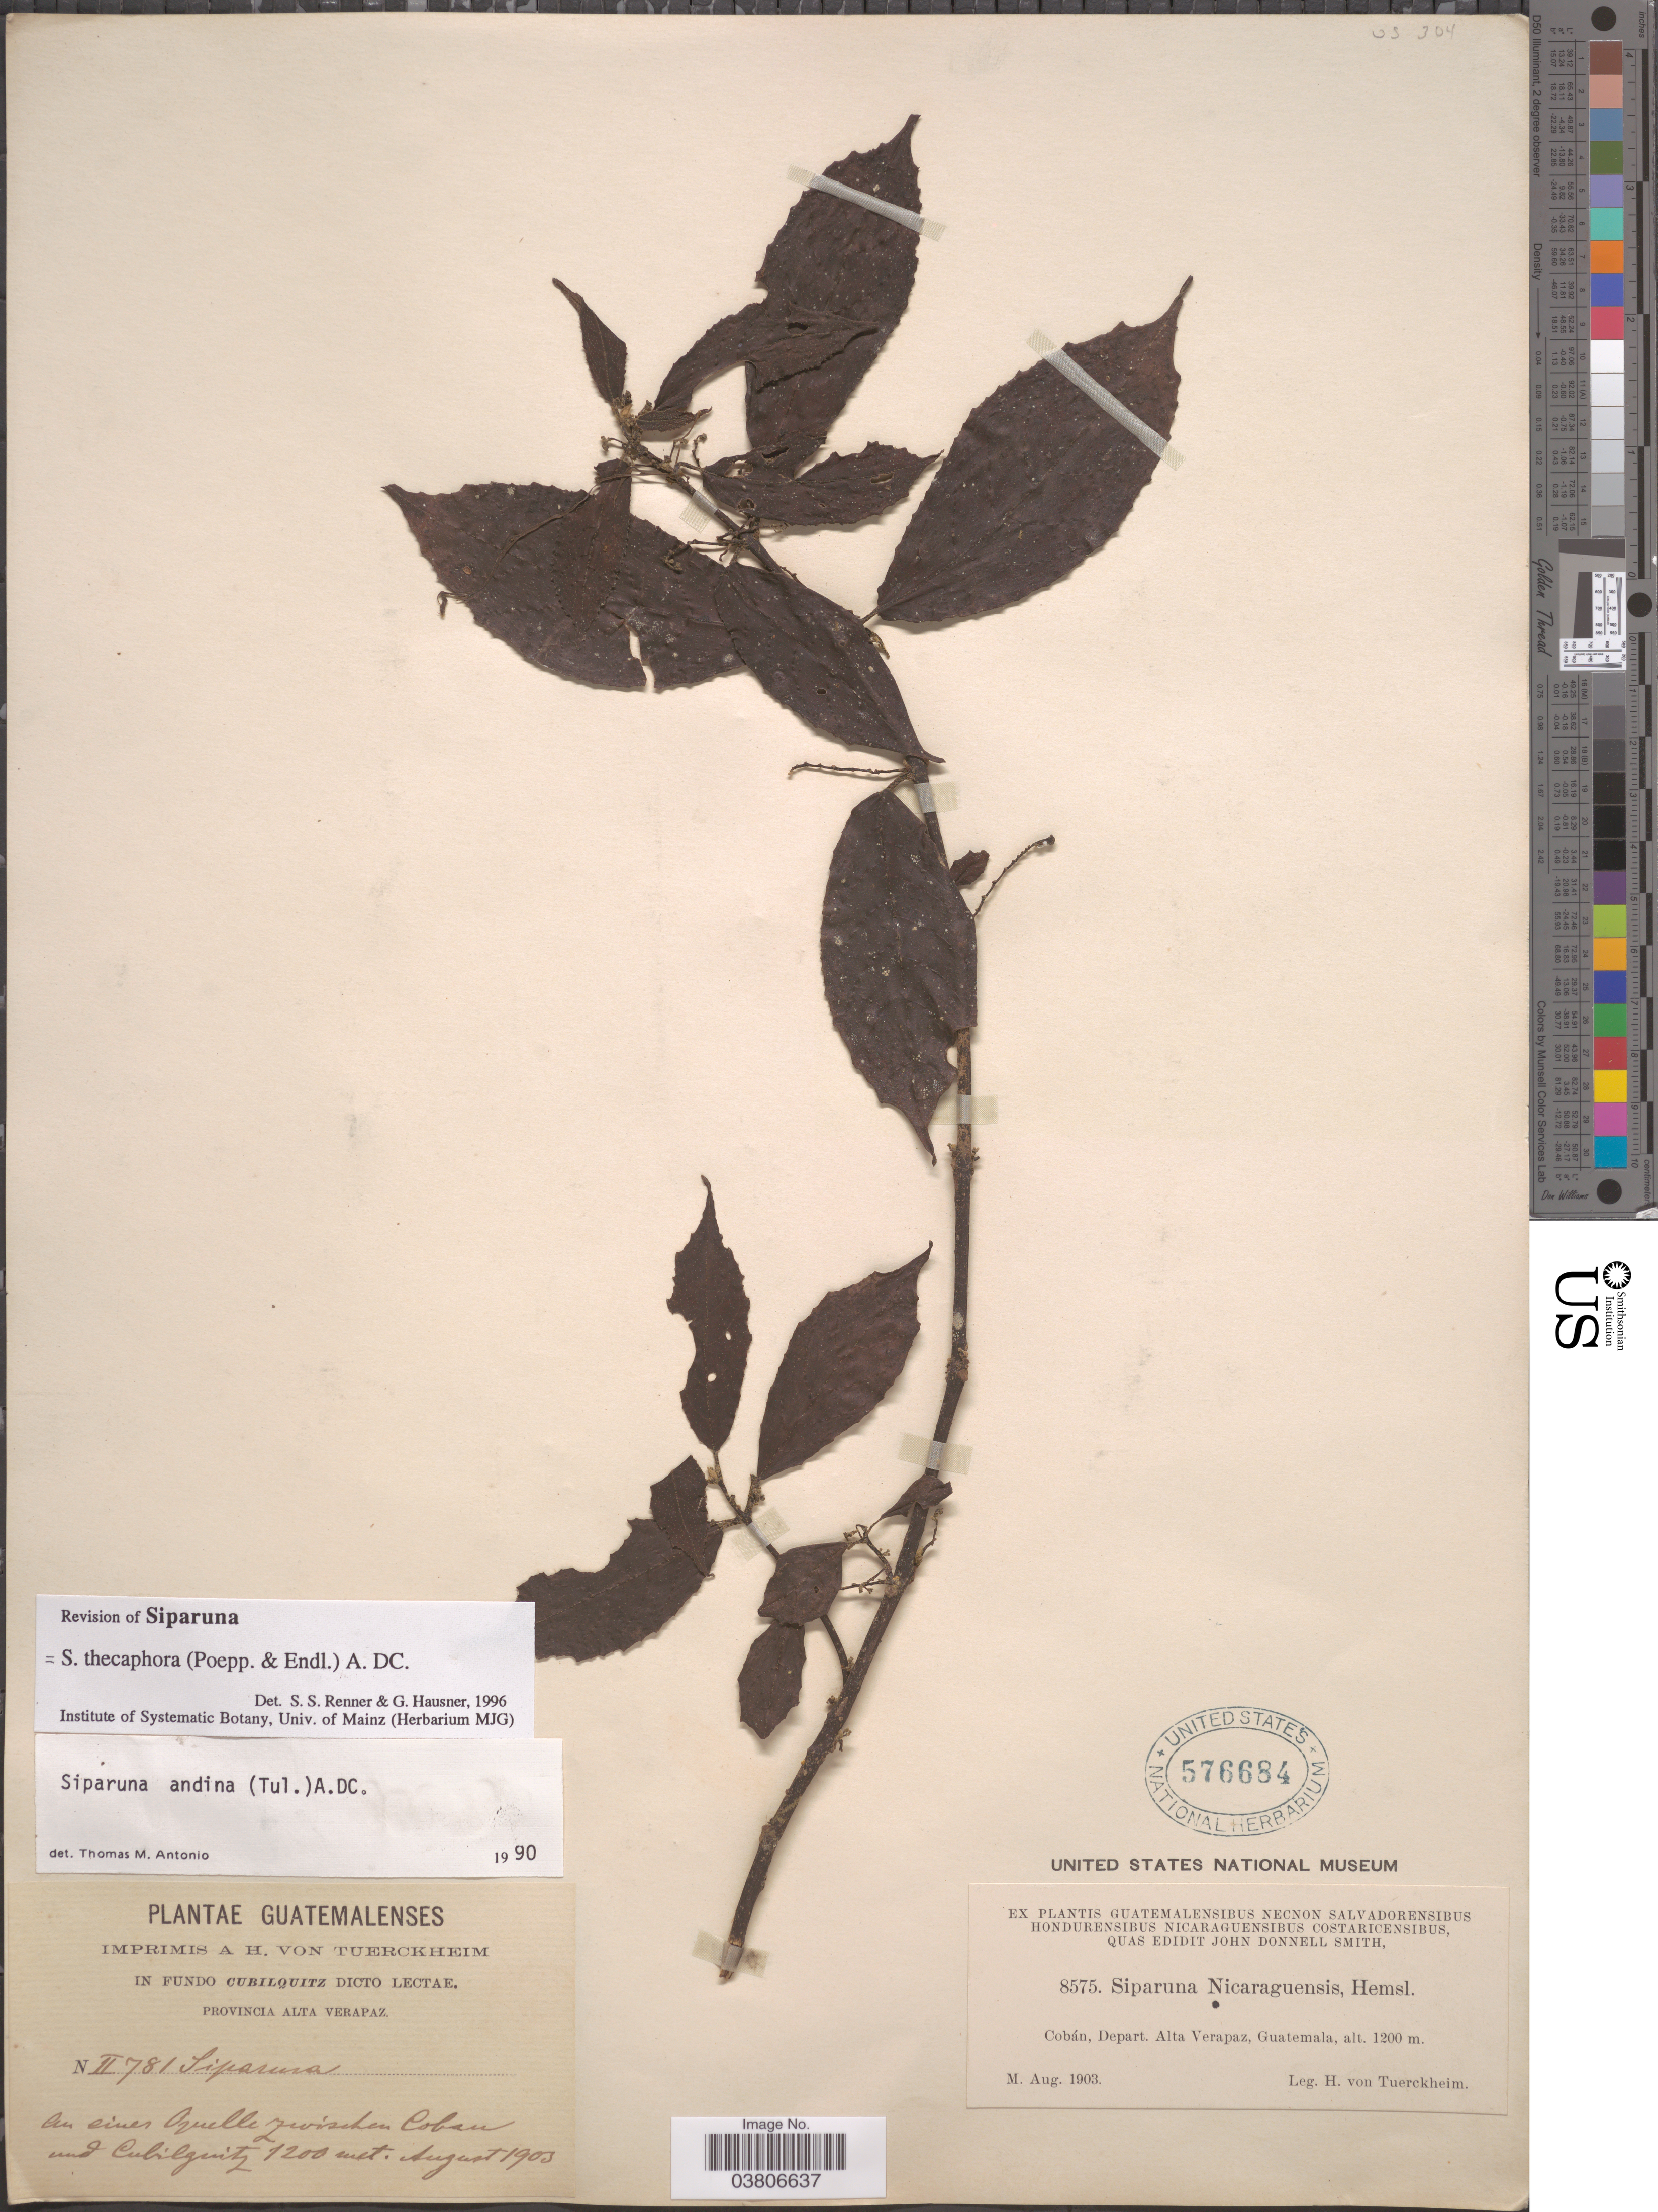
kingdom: Plantae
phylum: Tracheophyta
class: Magnoliopsida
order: Laurales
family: Siparunaceae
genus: Siparuna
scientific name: Siparuna thecaphora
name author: (Poepp. & Endl.) A. DC.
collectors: H. von Türckheim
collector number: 8575/II781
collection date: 1903-08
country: Guatemala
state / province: Alta Verapaz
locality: Cobán, Depart. Alta Verapaz. An einer Quelle Zwischen Coban und Cubilquitz.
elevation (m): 1200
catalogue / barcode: US 576684